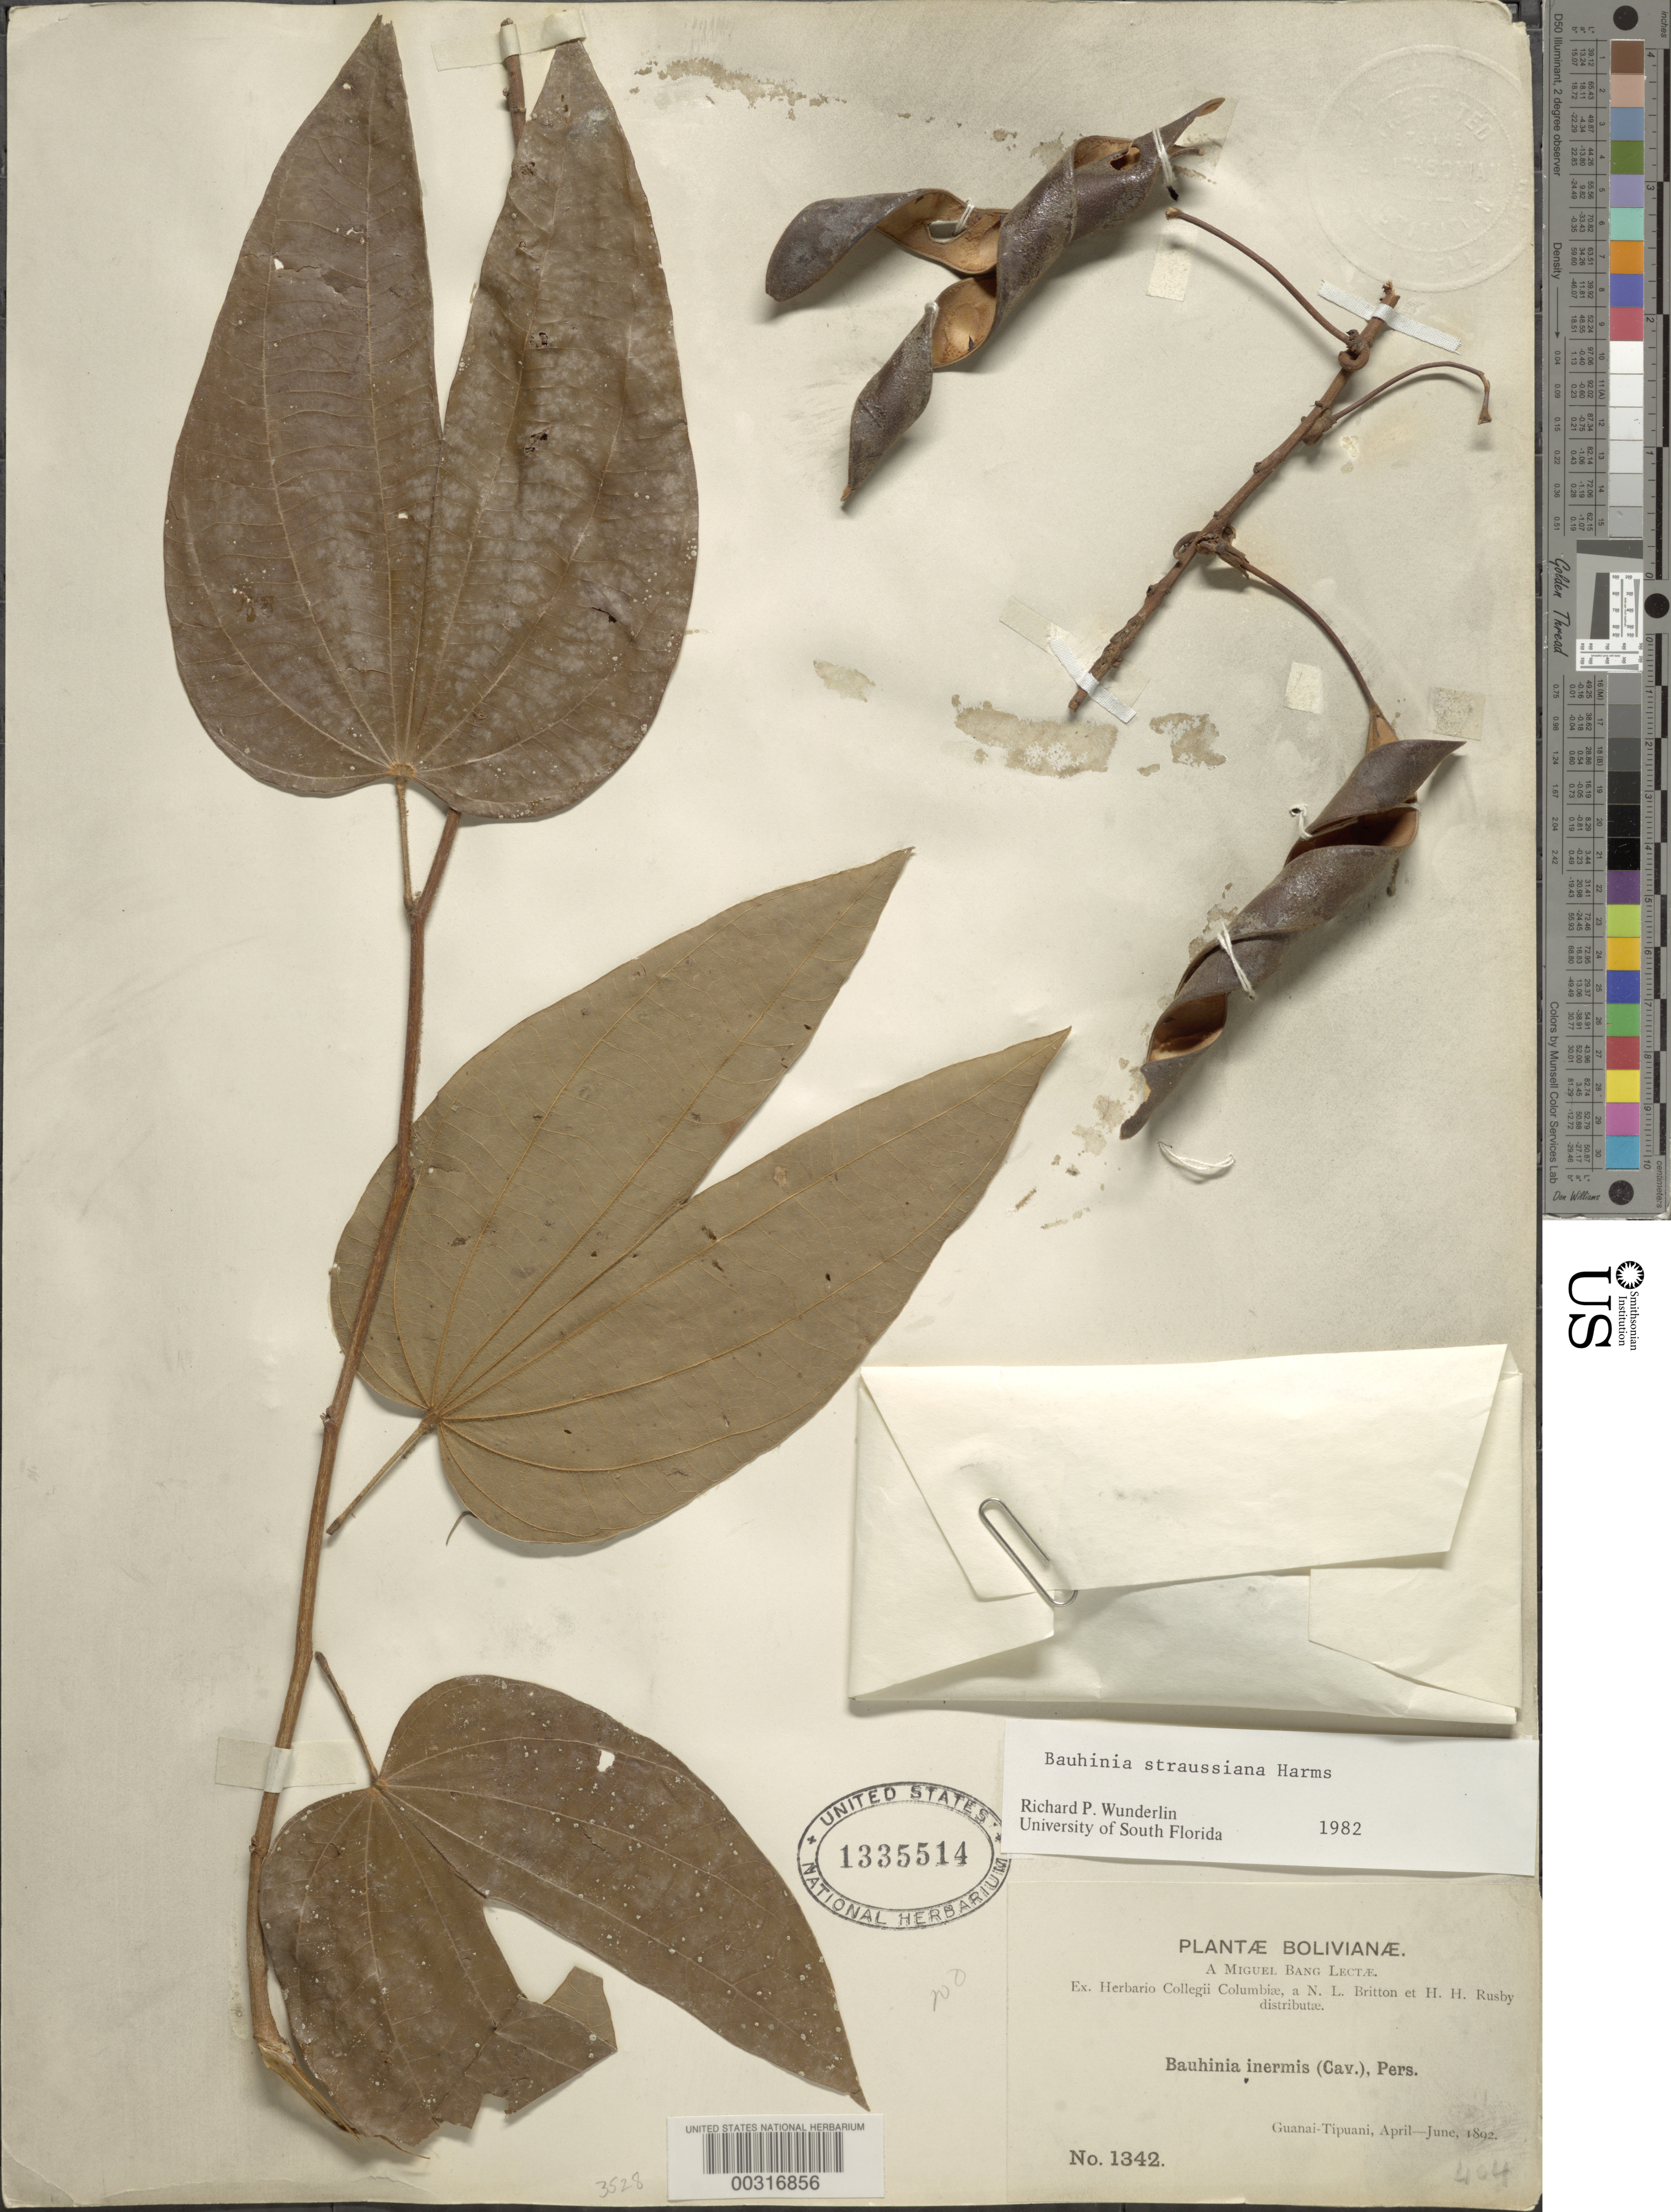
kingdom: Plantae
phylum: Tracheophyta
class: Magnoliopsida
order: Fabales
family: Fabaceae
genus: Bauhinia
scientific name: Bauhinia straussiana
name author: Harms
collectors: M. Bang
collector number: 1342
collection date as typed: Apr 1892 to -- Jun 1892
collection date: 1892-04/1892-06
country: Bolivia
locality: Guanai, Tipuani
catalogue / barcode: US 1335514